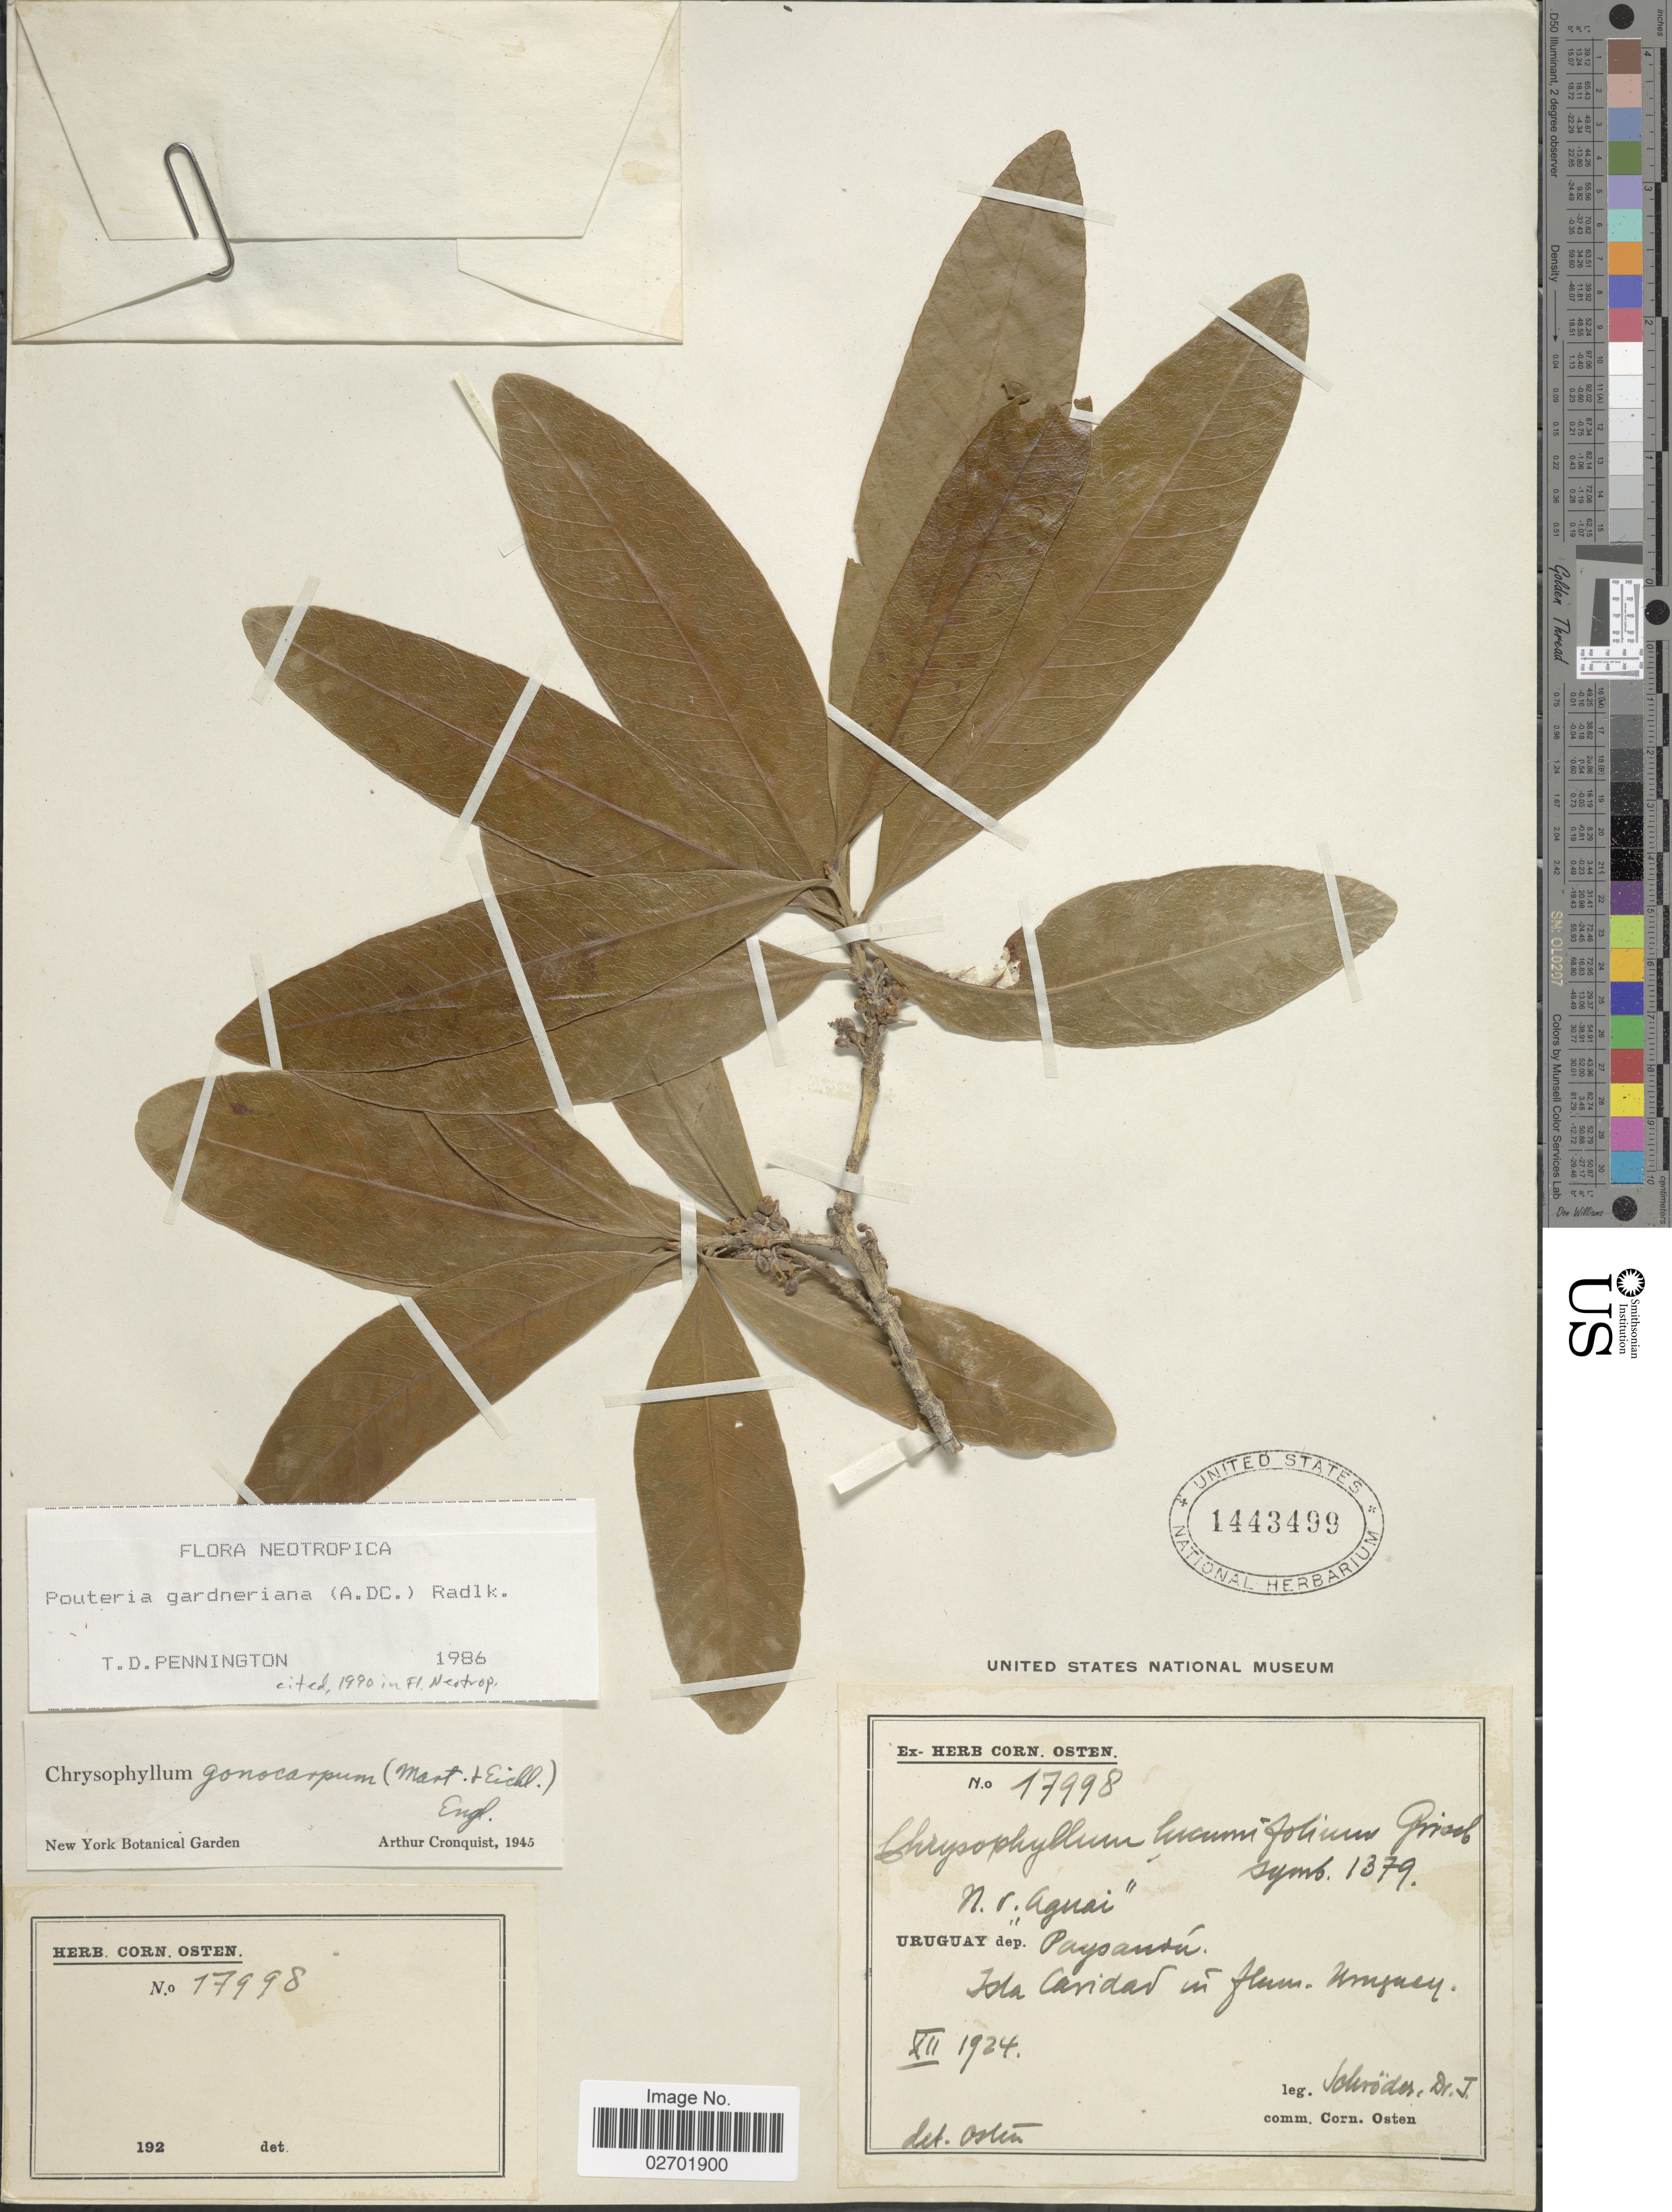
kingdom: Plantae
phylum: Tracheophyta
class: Magnoliopsida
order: Ericales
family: Sapotaceae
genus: Pouteria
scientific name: Pouteria gardneriana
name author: (A. DC.) Radlk.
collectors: J. Schröder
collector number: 17998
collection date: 1924-12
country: Uruguay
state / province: Paysandu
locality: Isla Caridad in flum. Uruguay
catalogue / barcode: US 1443499